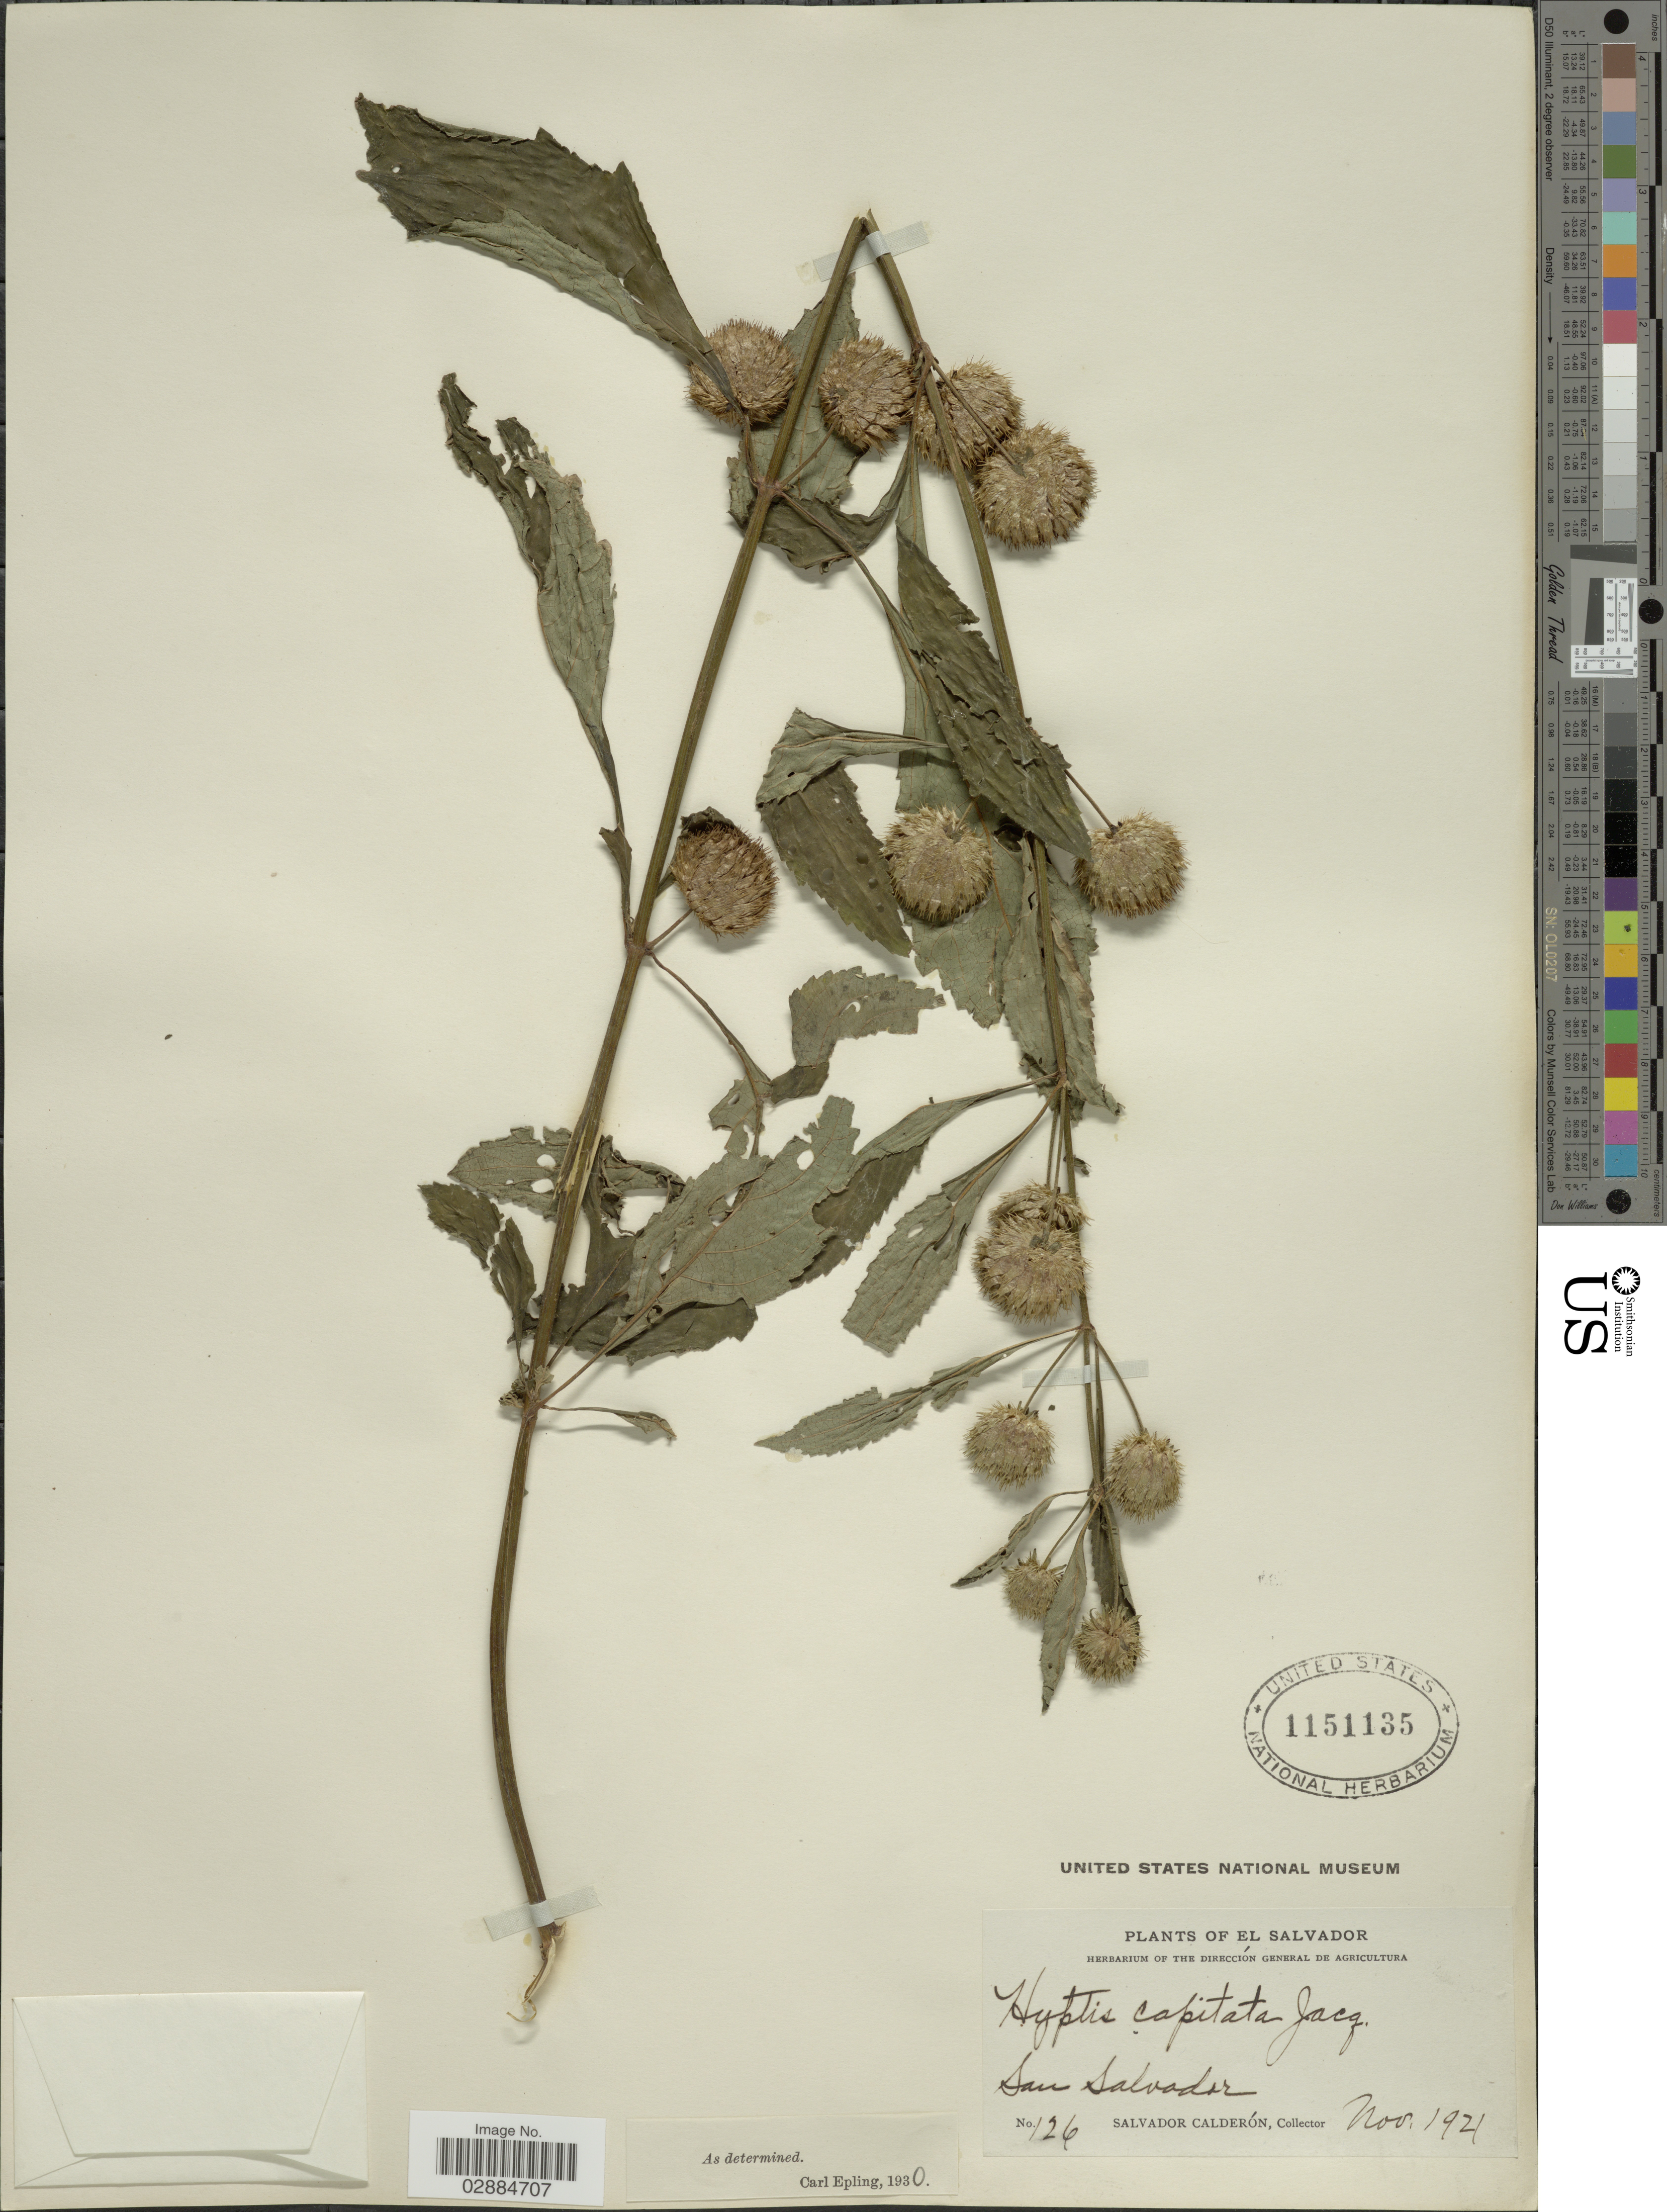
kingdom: Plantae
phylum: Tracheophyta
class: Magnoliopsida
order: Lamiales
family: Lamiaceae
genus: Hyptis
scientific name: Hyptis capitata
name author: Jacq.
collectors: S. Calderón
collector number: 126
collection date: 1921-11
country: El Salvador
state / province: San Salvador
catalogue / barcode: US 1151135